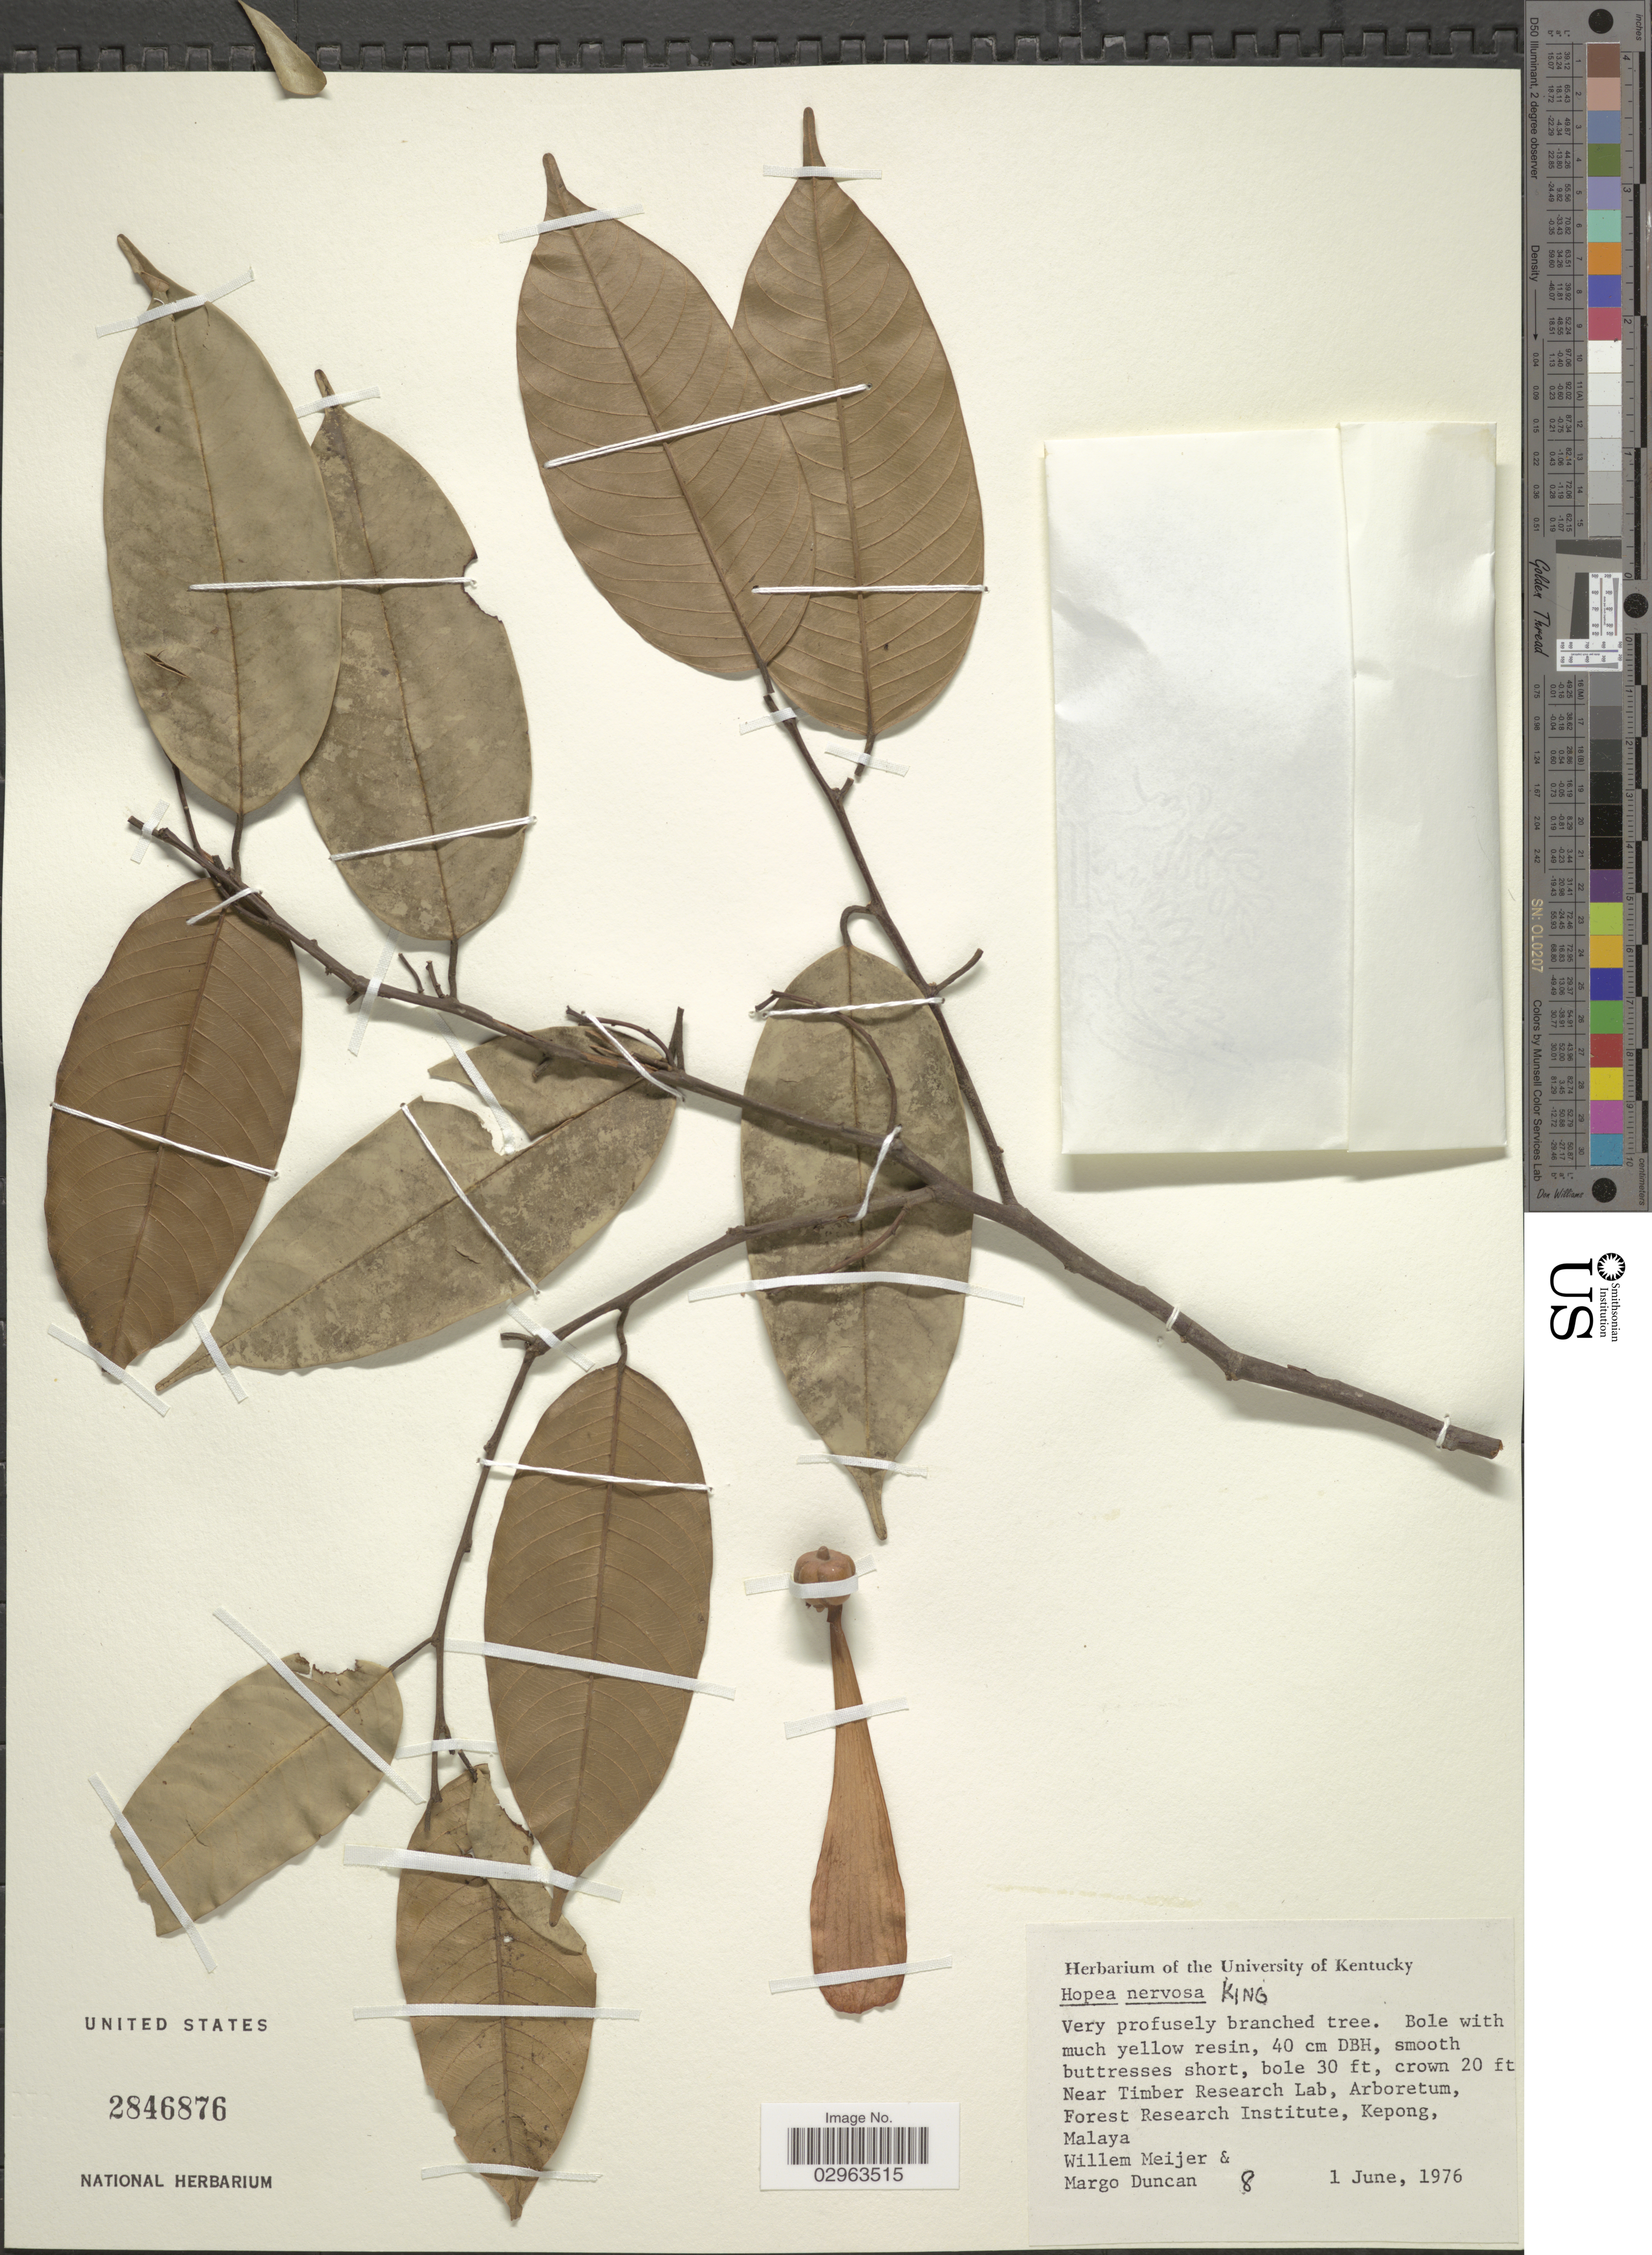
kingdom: Plantae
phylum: Tracheophyta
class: Magnoliopsida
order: Malvales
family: Dipterocarpaceae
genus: Hopea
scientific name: Hopea nervosa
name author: R.M. King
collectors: W. Meijer & M. Duncan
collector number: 8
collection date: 1976-06-01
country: Malaysia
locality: Near Timber Research Lab. Arboretum, Forest Research Institute, Kepong, Malaya.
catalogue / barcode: US 2846876